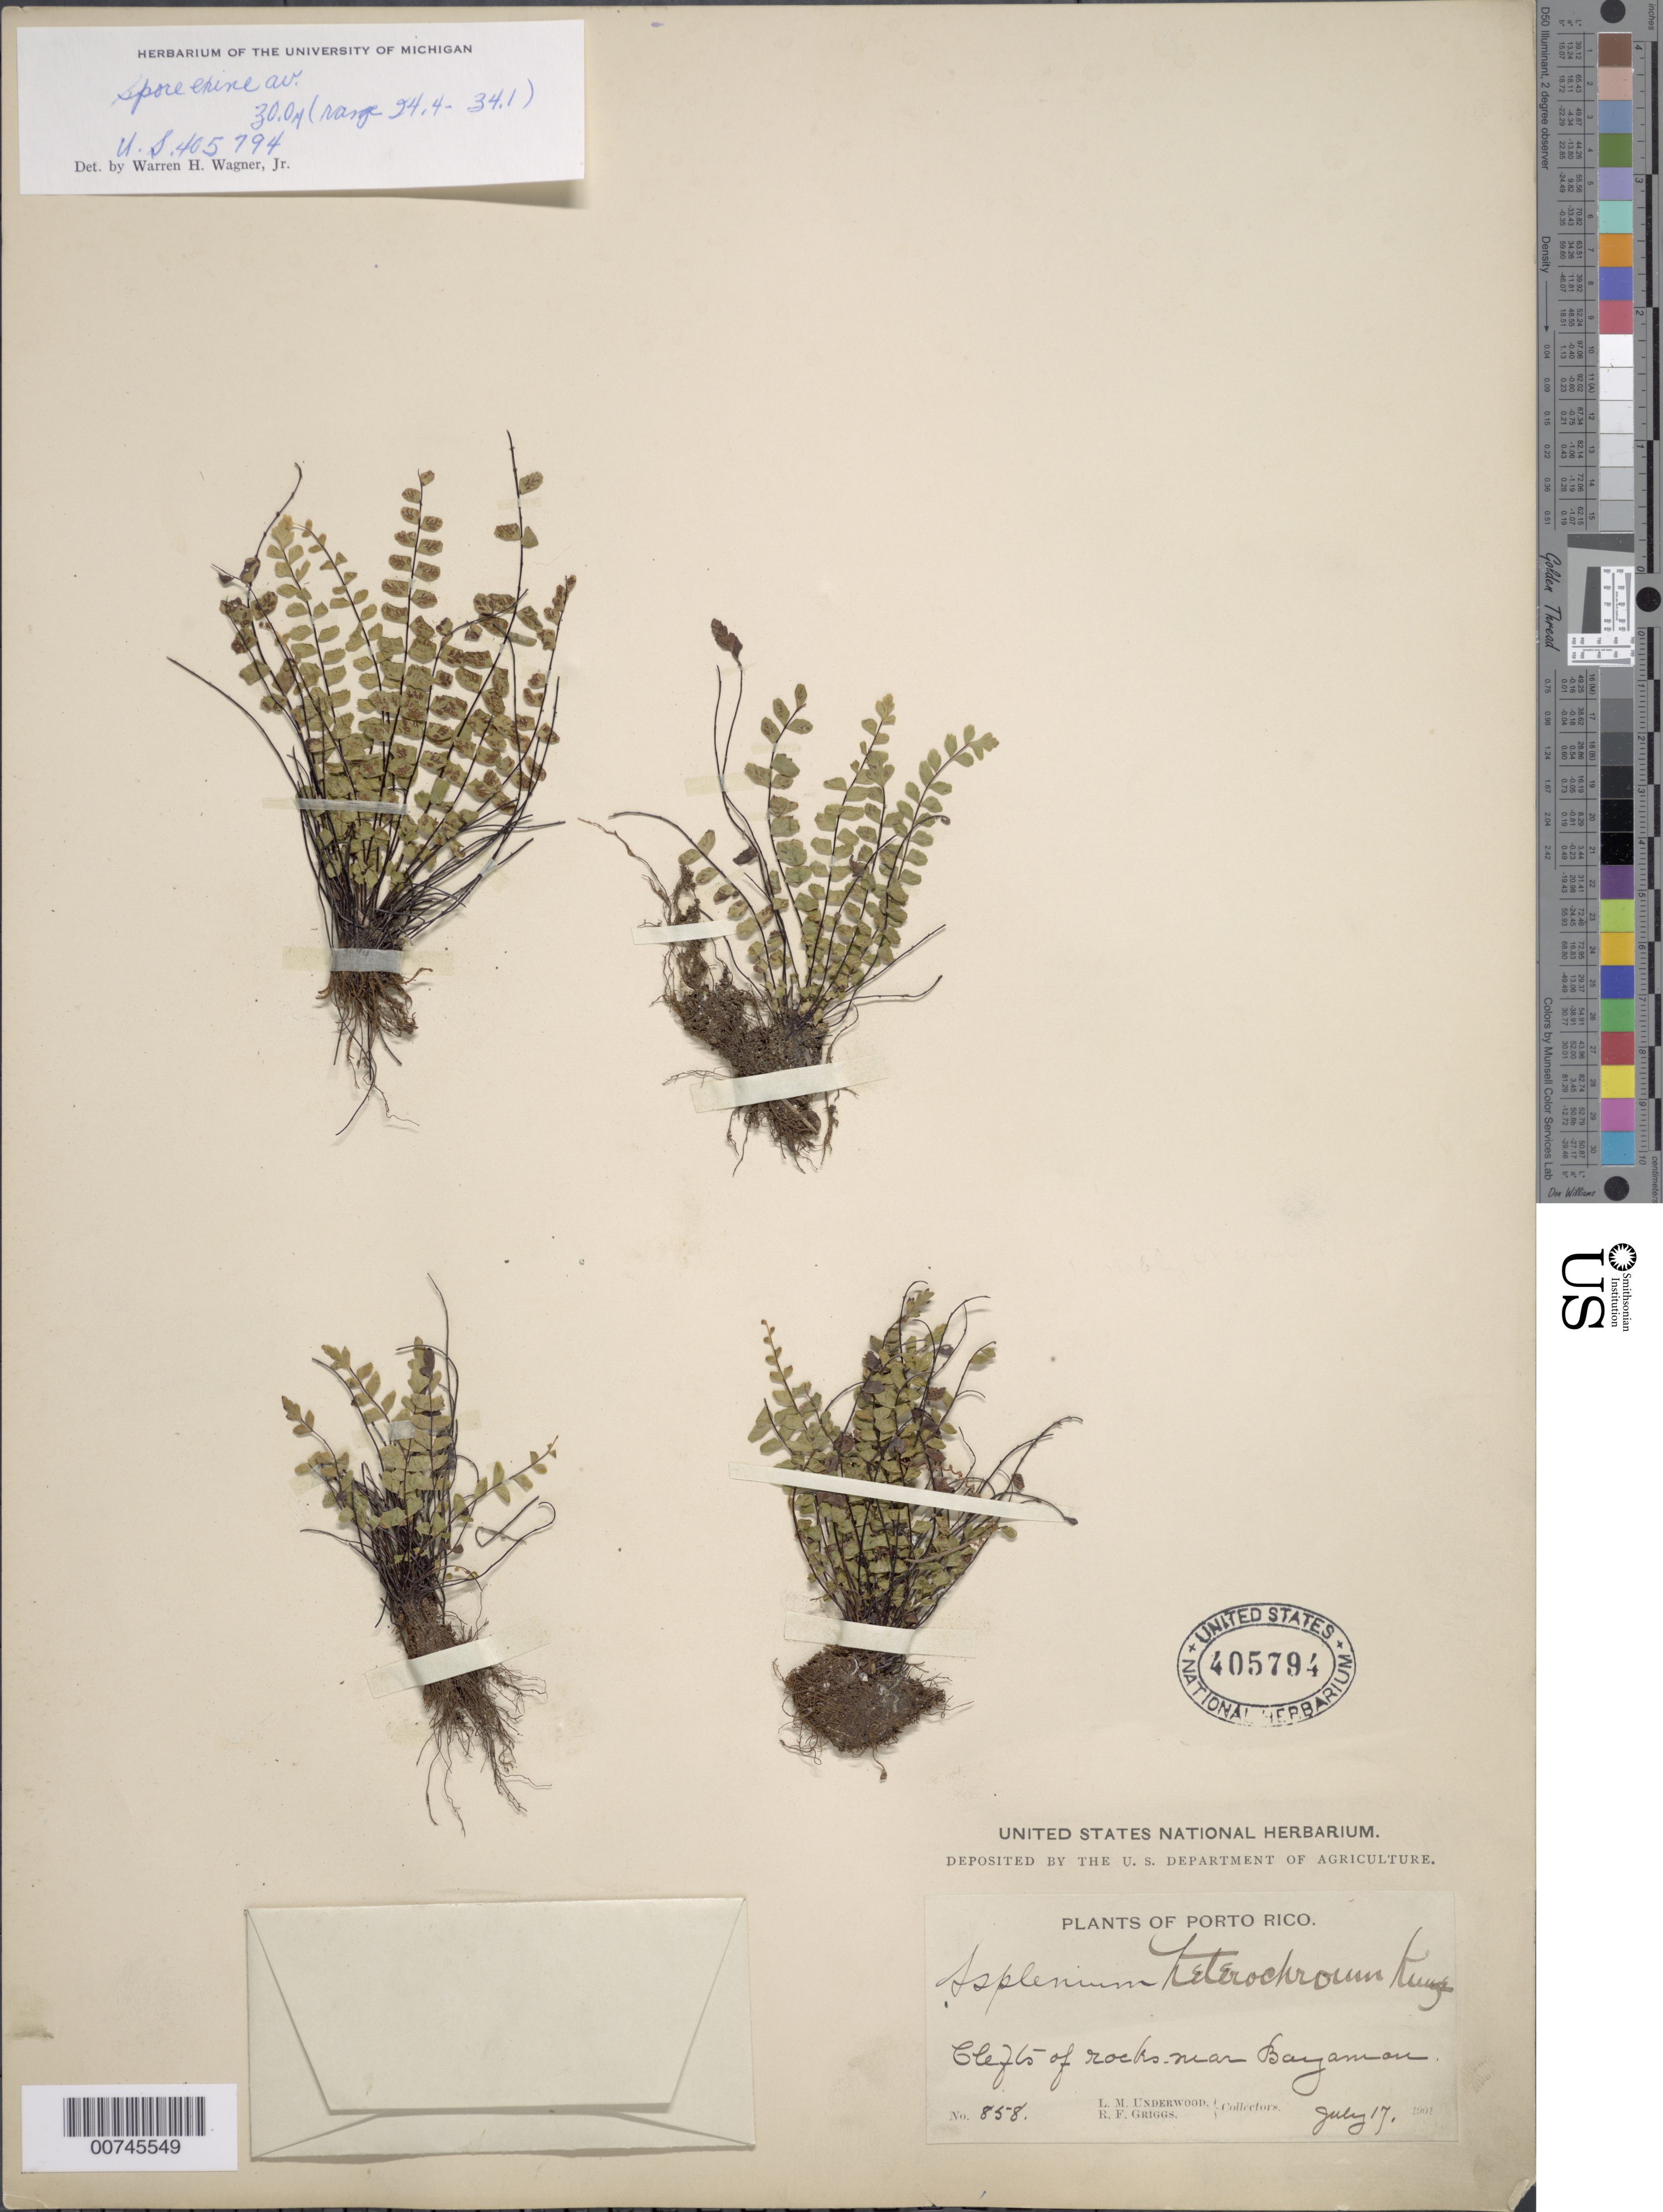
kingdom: Plantae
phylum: Tracheophyta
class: Polypodiopsida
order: Polypodiales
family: Aspleniaceae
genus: Asplenium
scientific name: Asplenium heterochroum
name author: Kunze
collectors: L. M. Underwood & R. F. Griggs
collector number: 858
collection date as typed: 17 Jul 1901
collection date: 1901-07-17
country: Puerto Rico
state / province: Bayamón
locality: Near Bayamón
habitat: Clefts of rocks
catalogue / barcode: US 405794